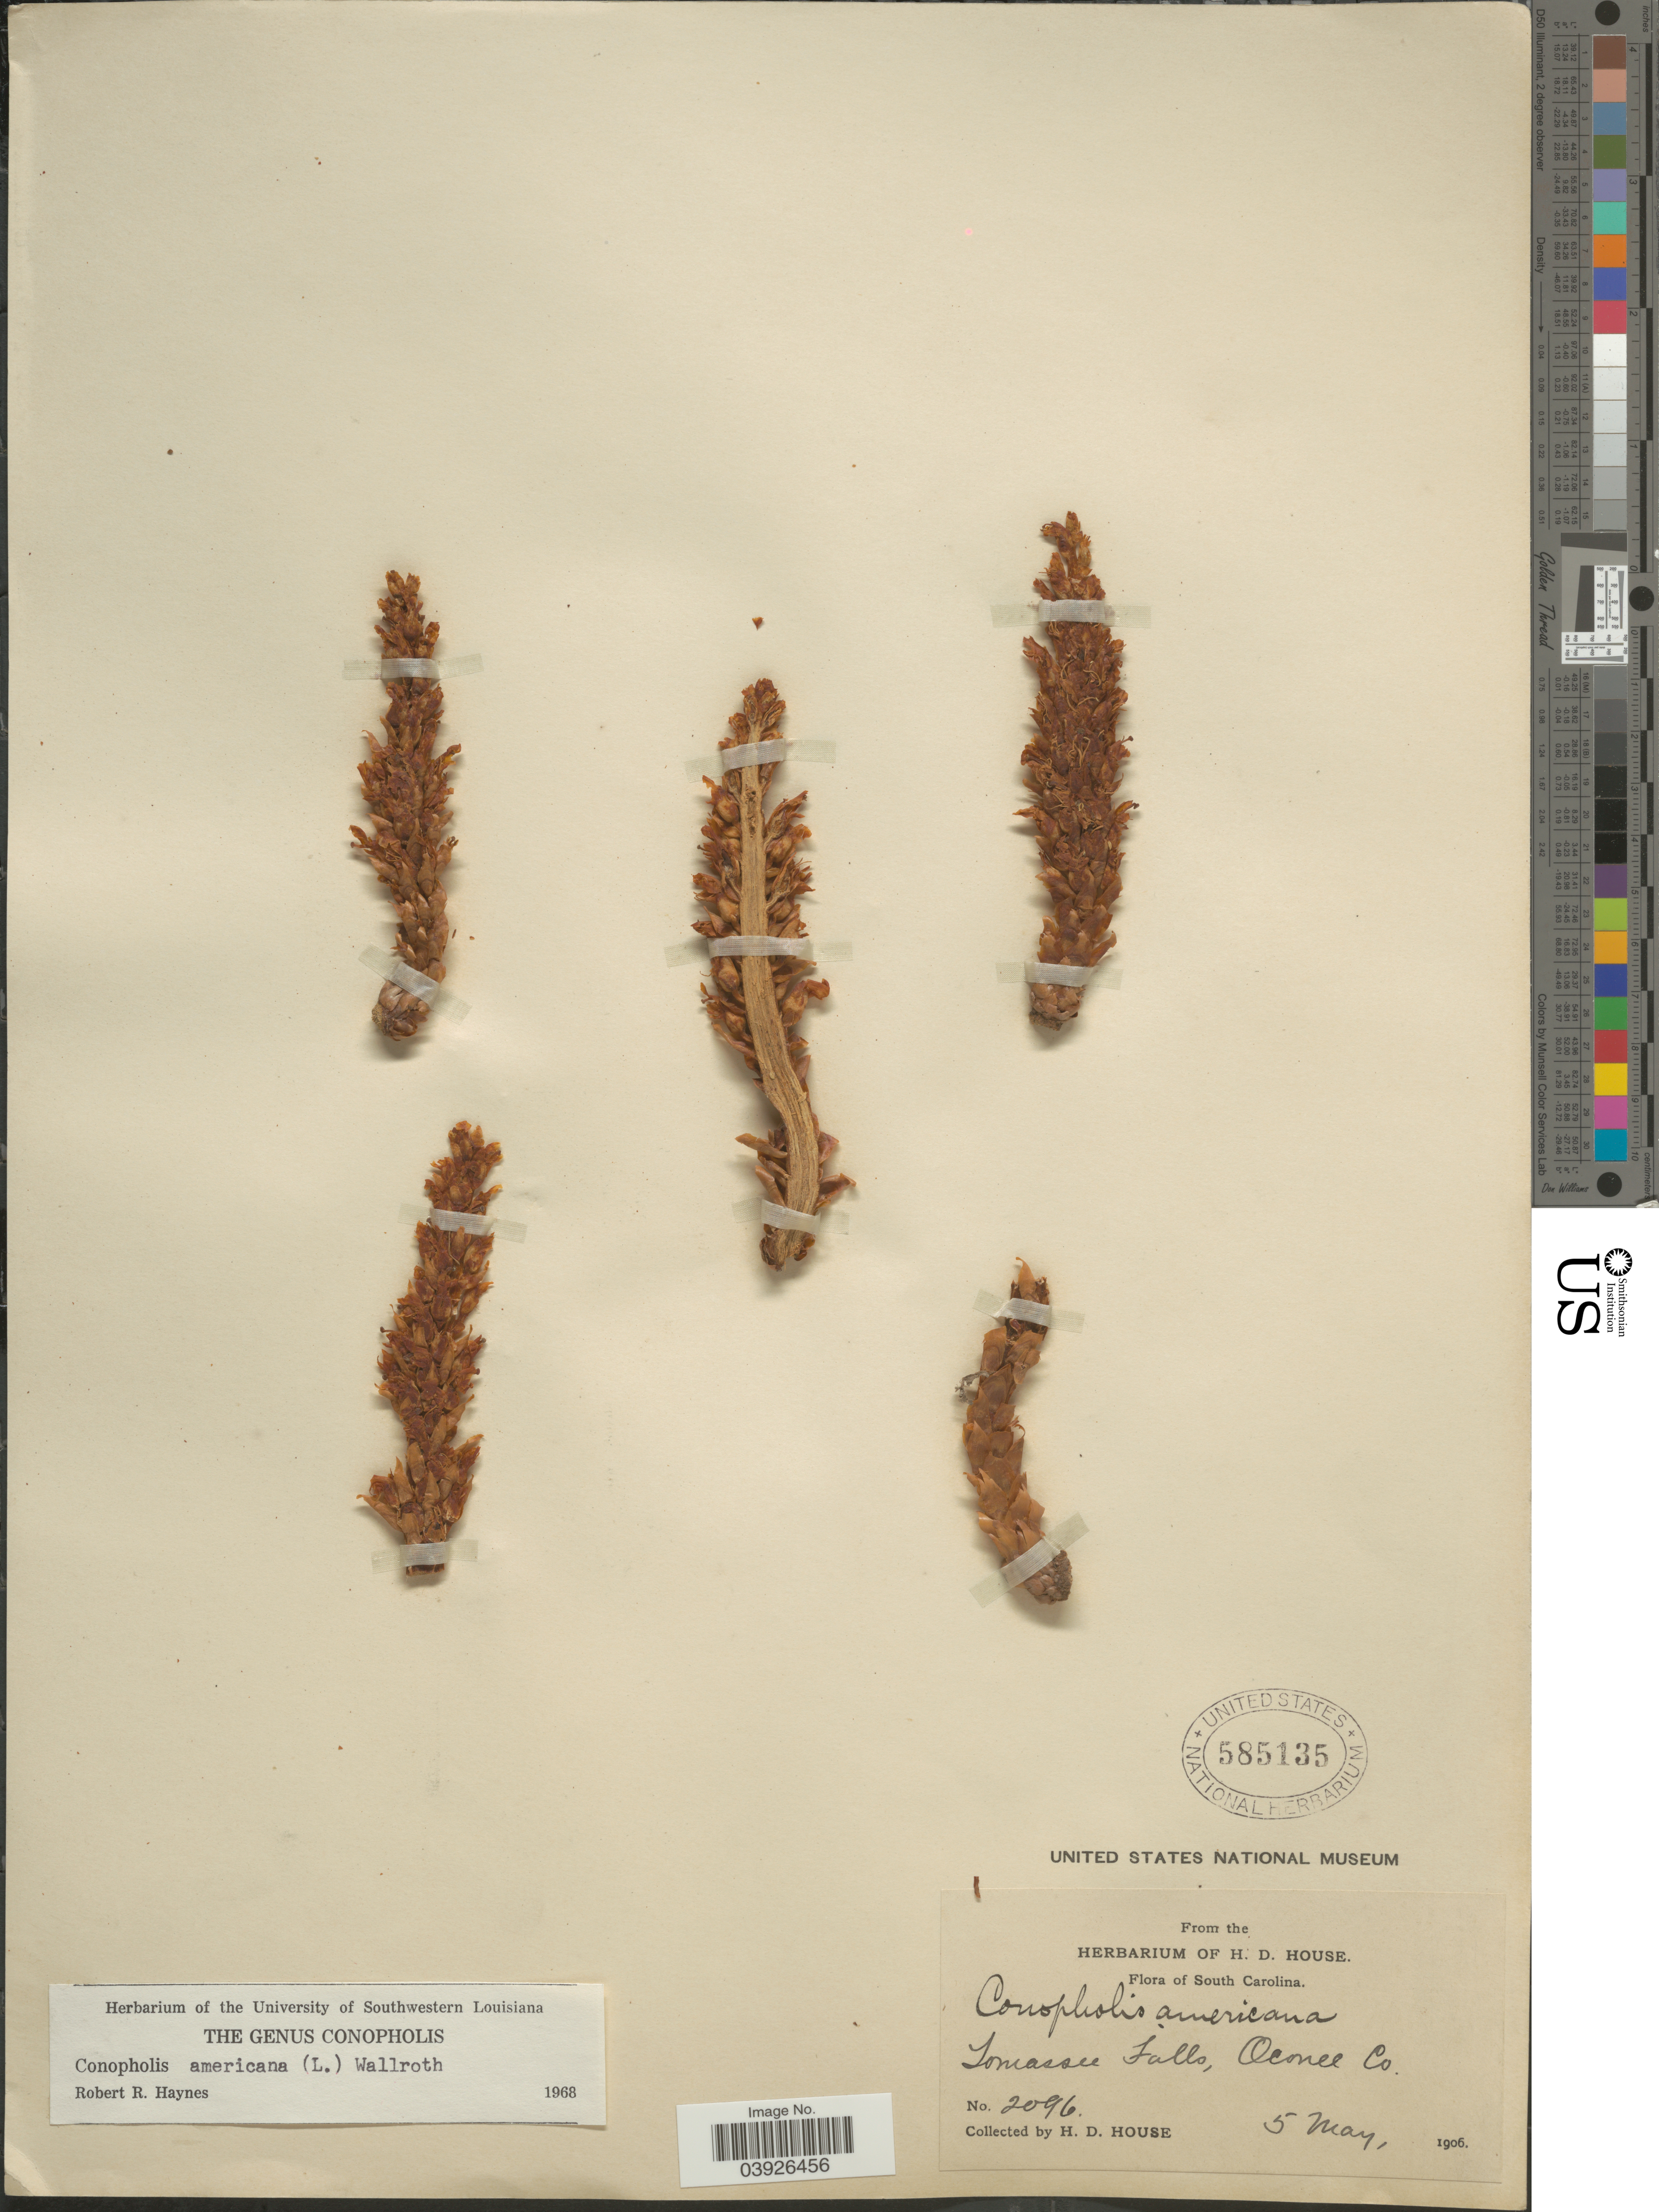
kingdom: Plantae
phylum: Tracheophyta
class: Magnoliopsida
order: Lamiales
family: Orobanchaceae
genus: Conopholis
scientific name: Conopholis americana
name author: (L. f.) Wallr.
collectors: H. D. House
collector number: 2096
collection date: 1906-05-05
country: United States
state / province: South Carolina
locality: Tamassee Falls, Oconee Co.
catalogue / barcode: US 585135